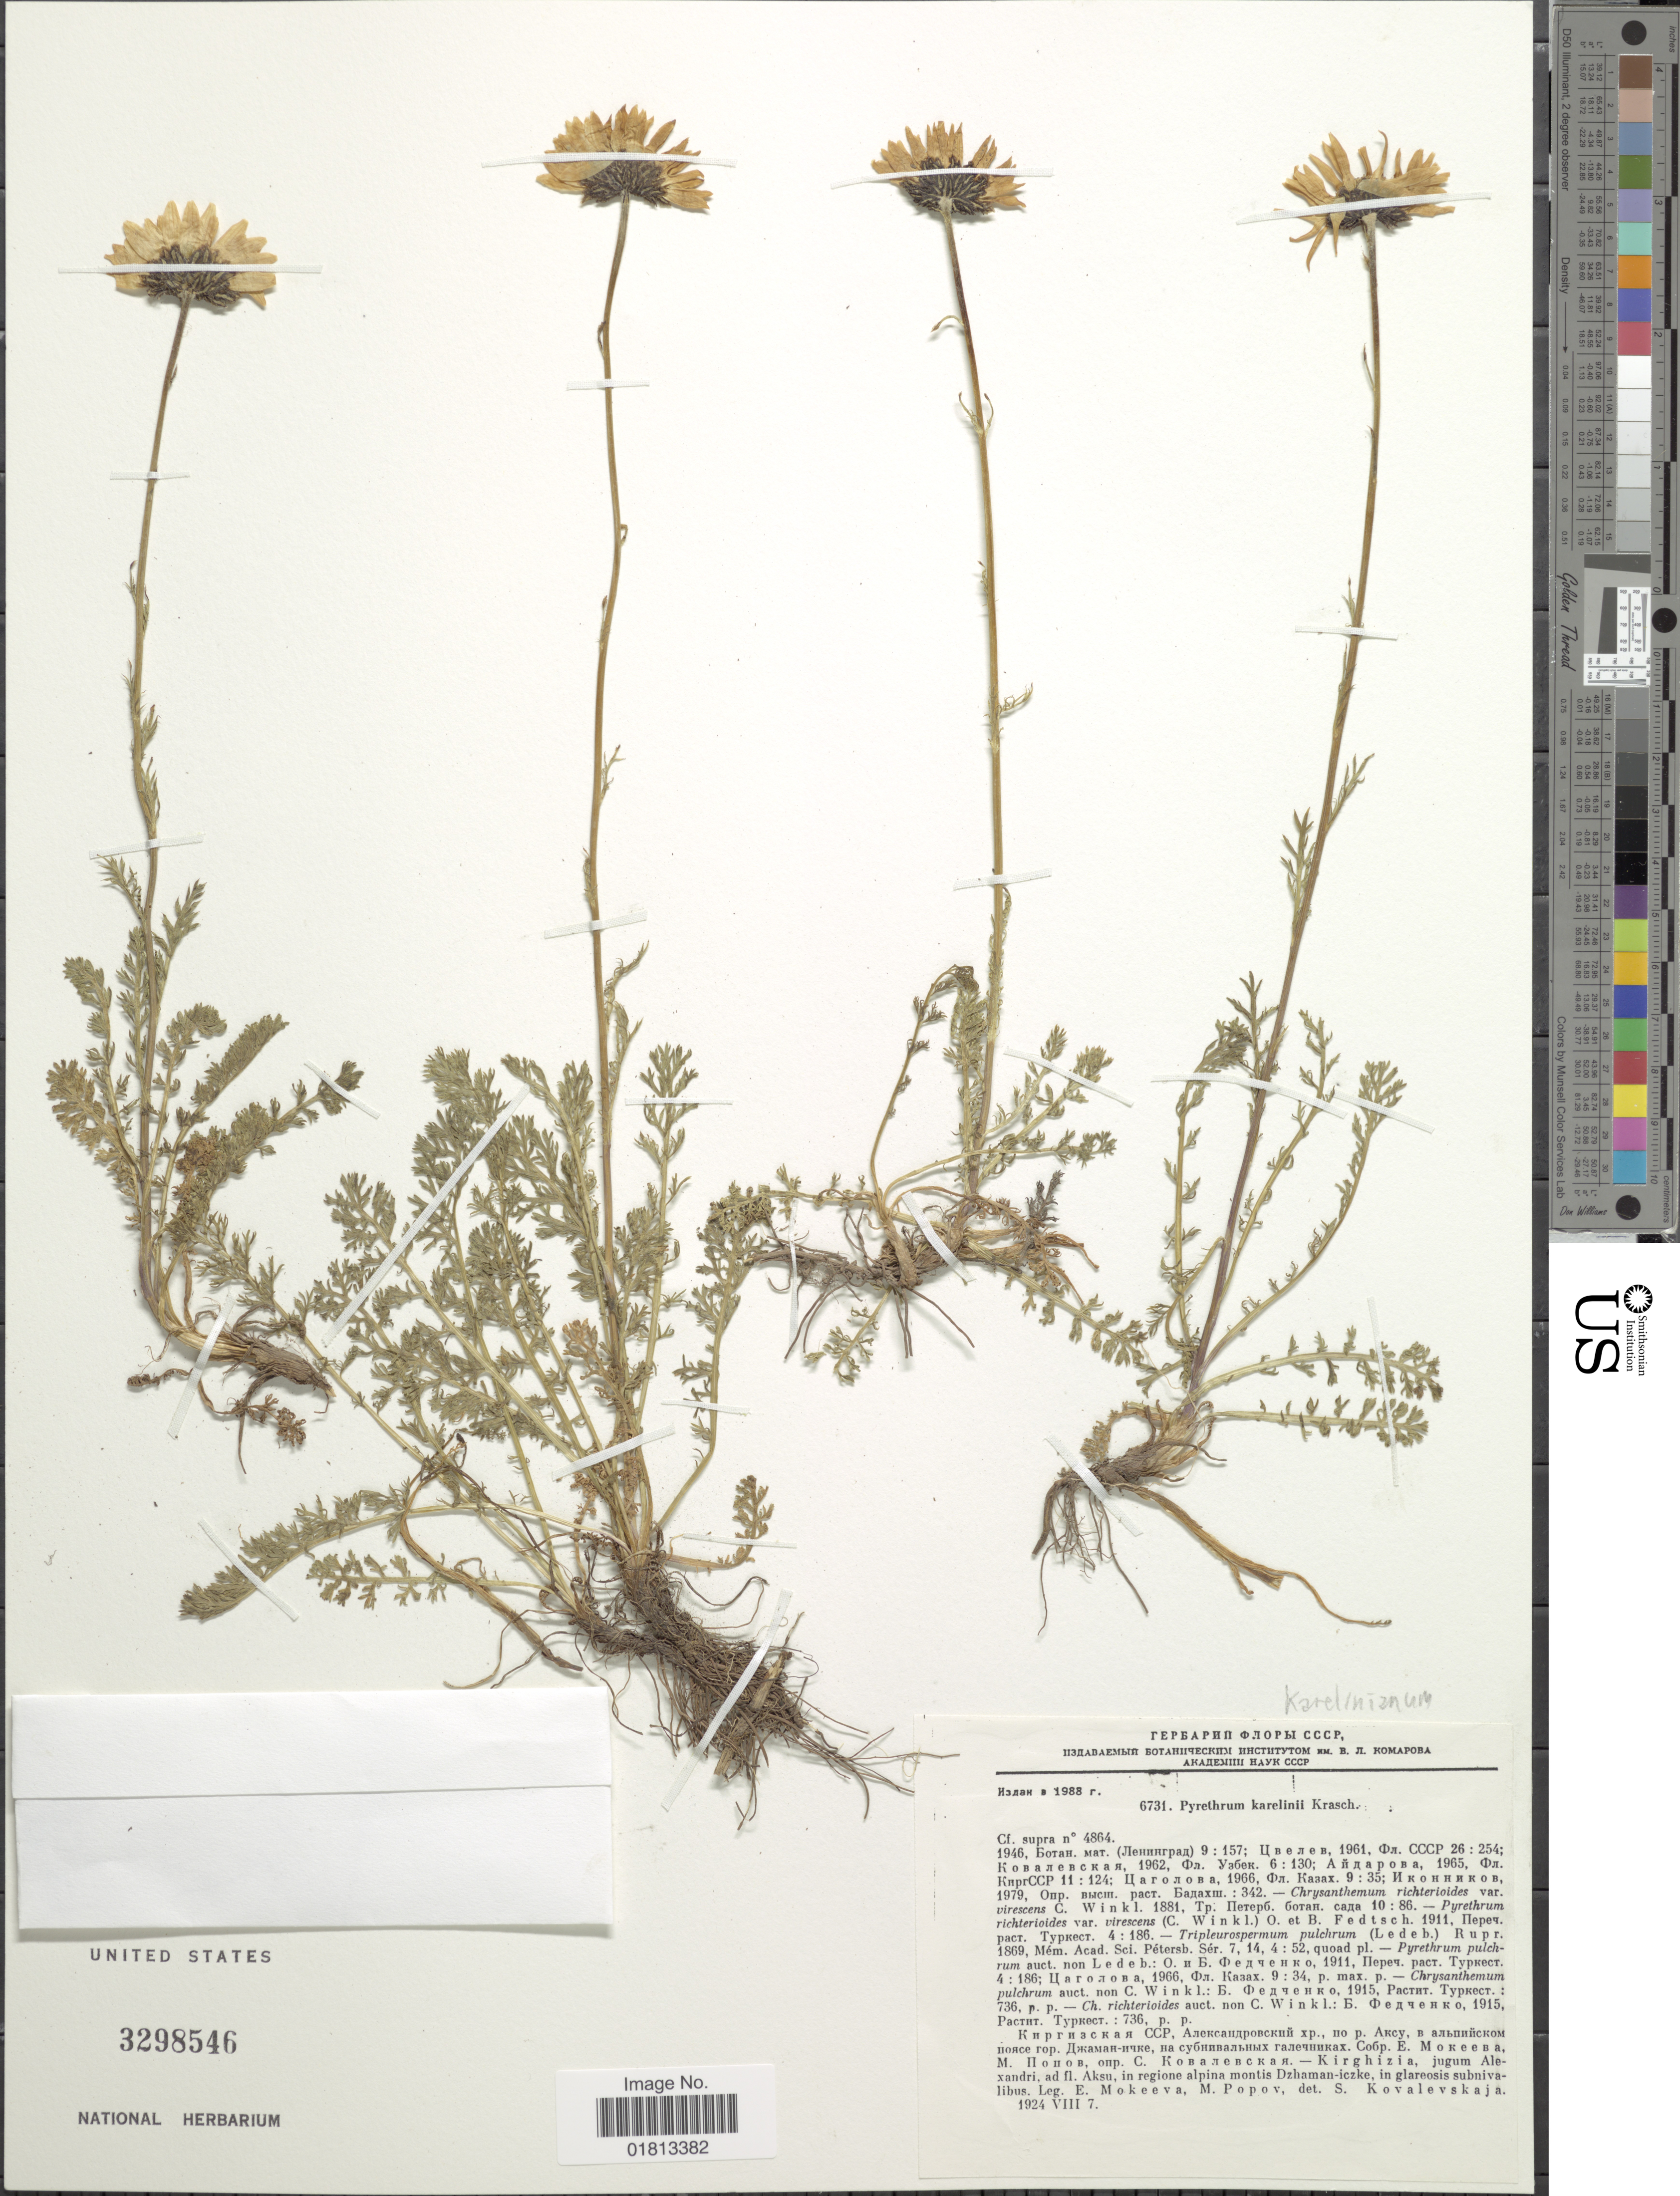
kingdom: Plantae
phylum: Tracheophyta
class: Magnoliopsida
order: Asterales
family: Asteraceae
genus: Tanacetum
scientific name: Tanacetum karelinianum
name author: K. Bremer & Humphries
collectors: E. Mokeeva & M. Popov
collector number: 6731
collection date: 1924-08-07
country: Kyrgyzstan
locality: Kirghizia, jugum Alexandrid, ad fl. Aksu, in reghione alpina montis Dzhaman0iczke, in glareosis subnivalibus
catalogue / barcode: US 3298546